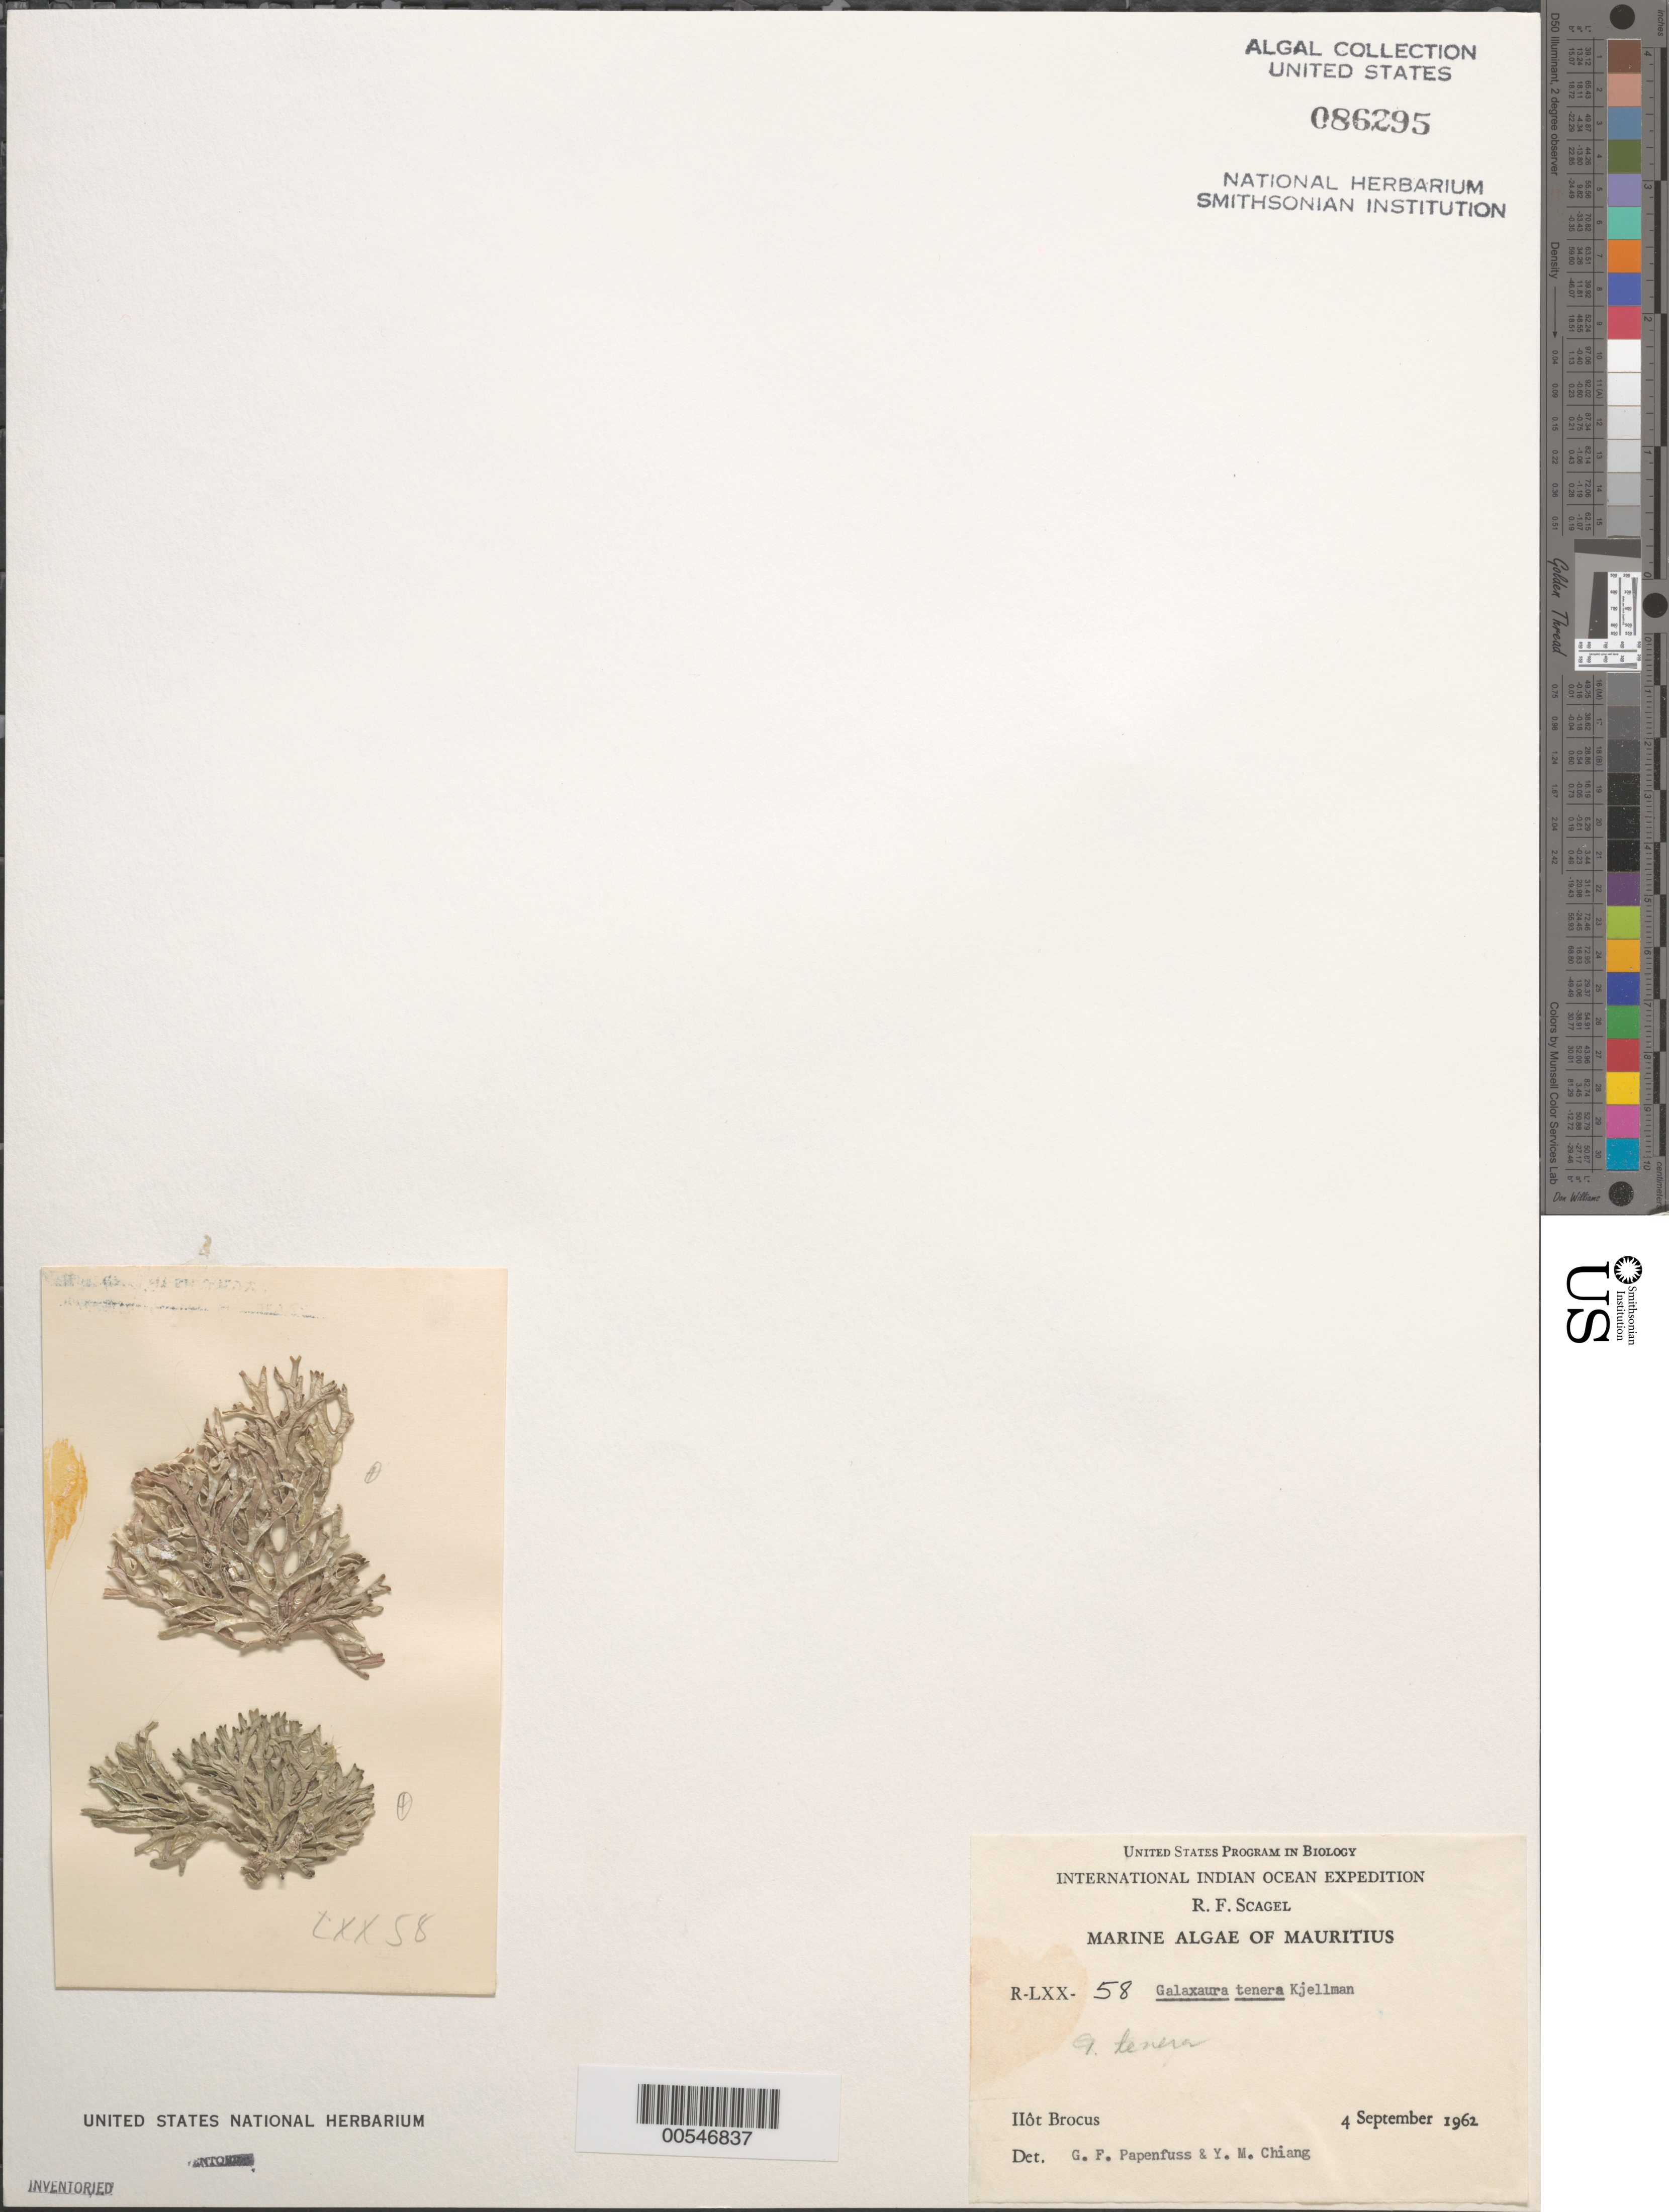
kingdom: Plantae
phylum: Rhodophyta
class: Florideophyceae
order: Nemaliales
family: Galaxauraceae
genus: Dichotomaria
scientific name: Dichotomaria tenera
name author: (Kjellm.) Huisman et al.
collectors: R. F. Scagel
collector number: R-LXX-58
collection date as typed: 04 Sep 1962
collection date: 1962-09-04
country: Mauritius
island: Ilot Brocus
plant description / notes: International Indian Ocean Expedition, 1962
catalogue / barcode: US 86295